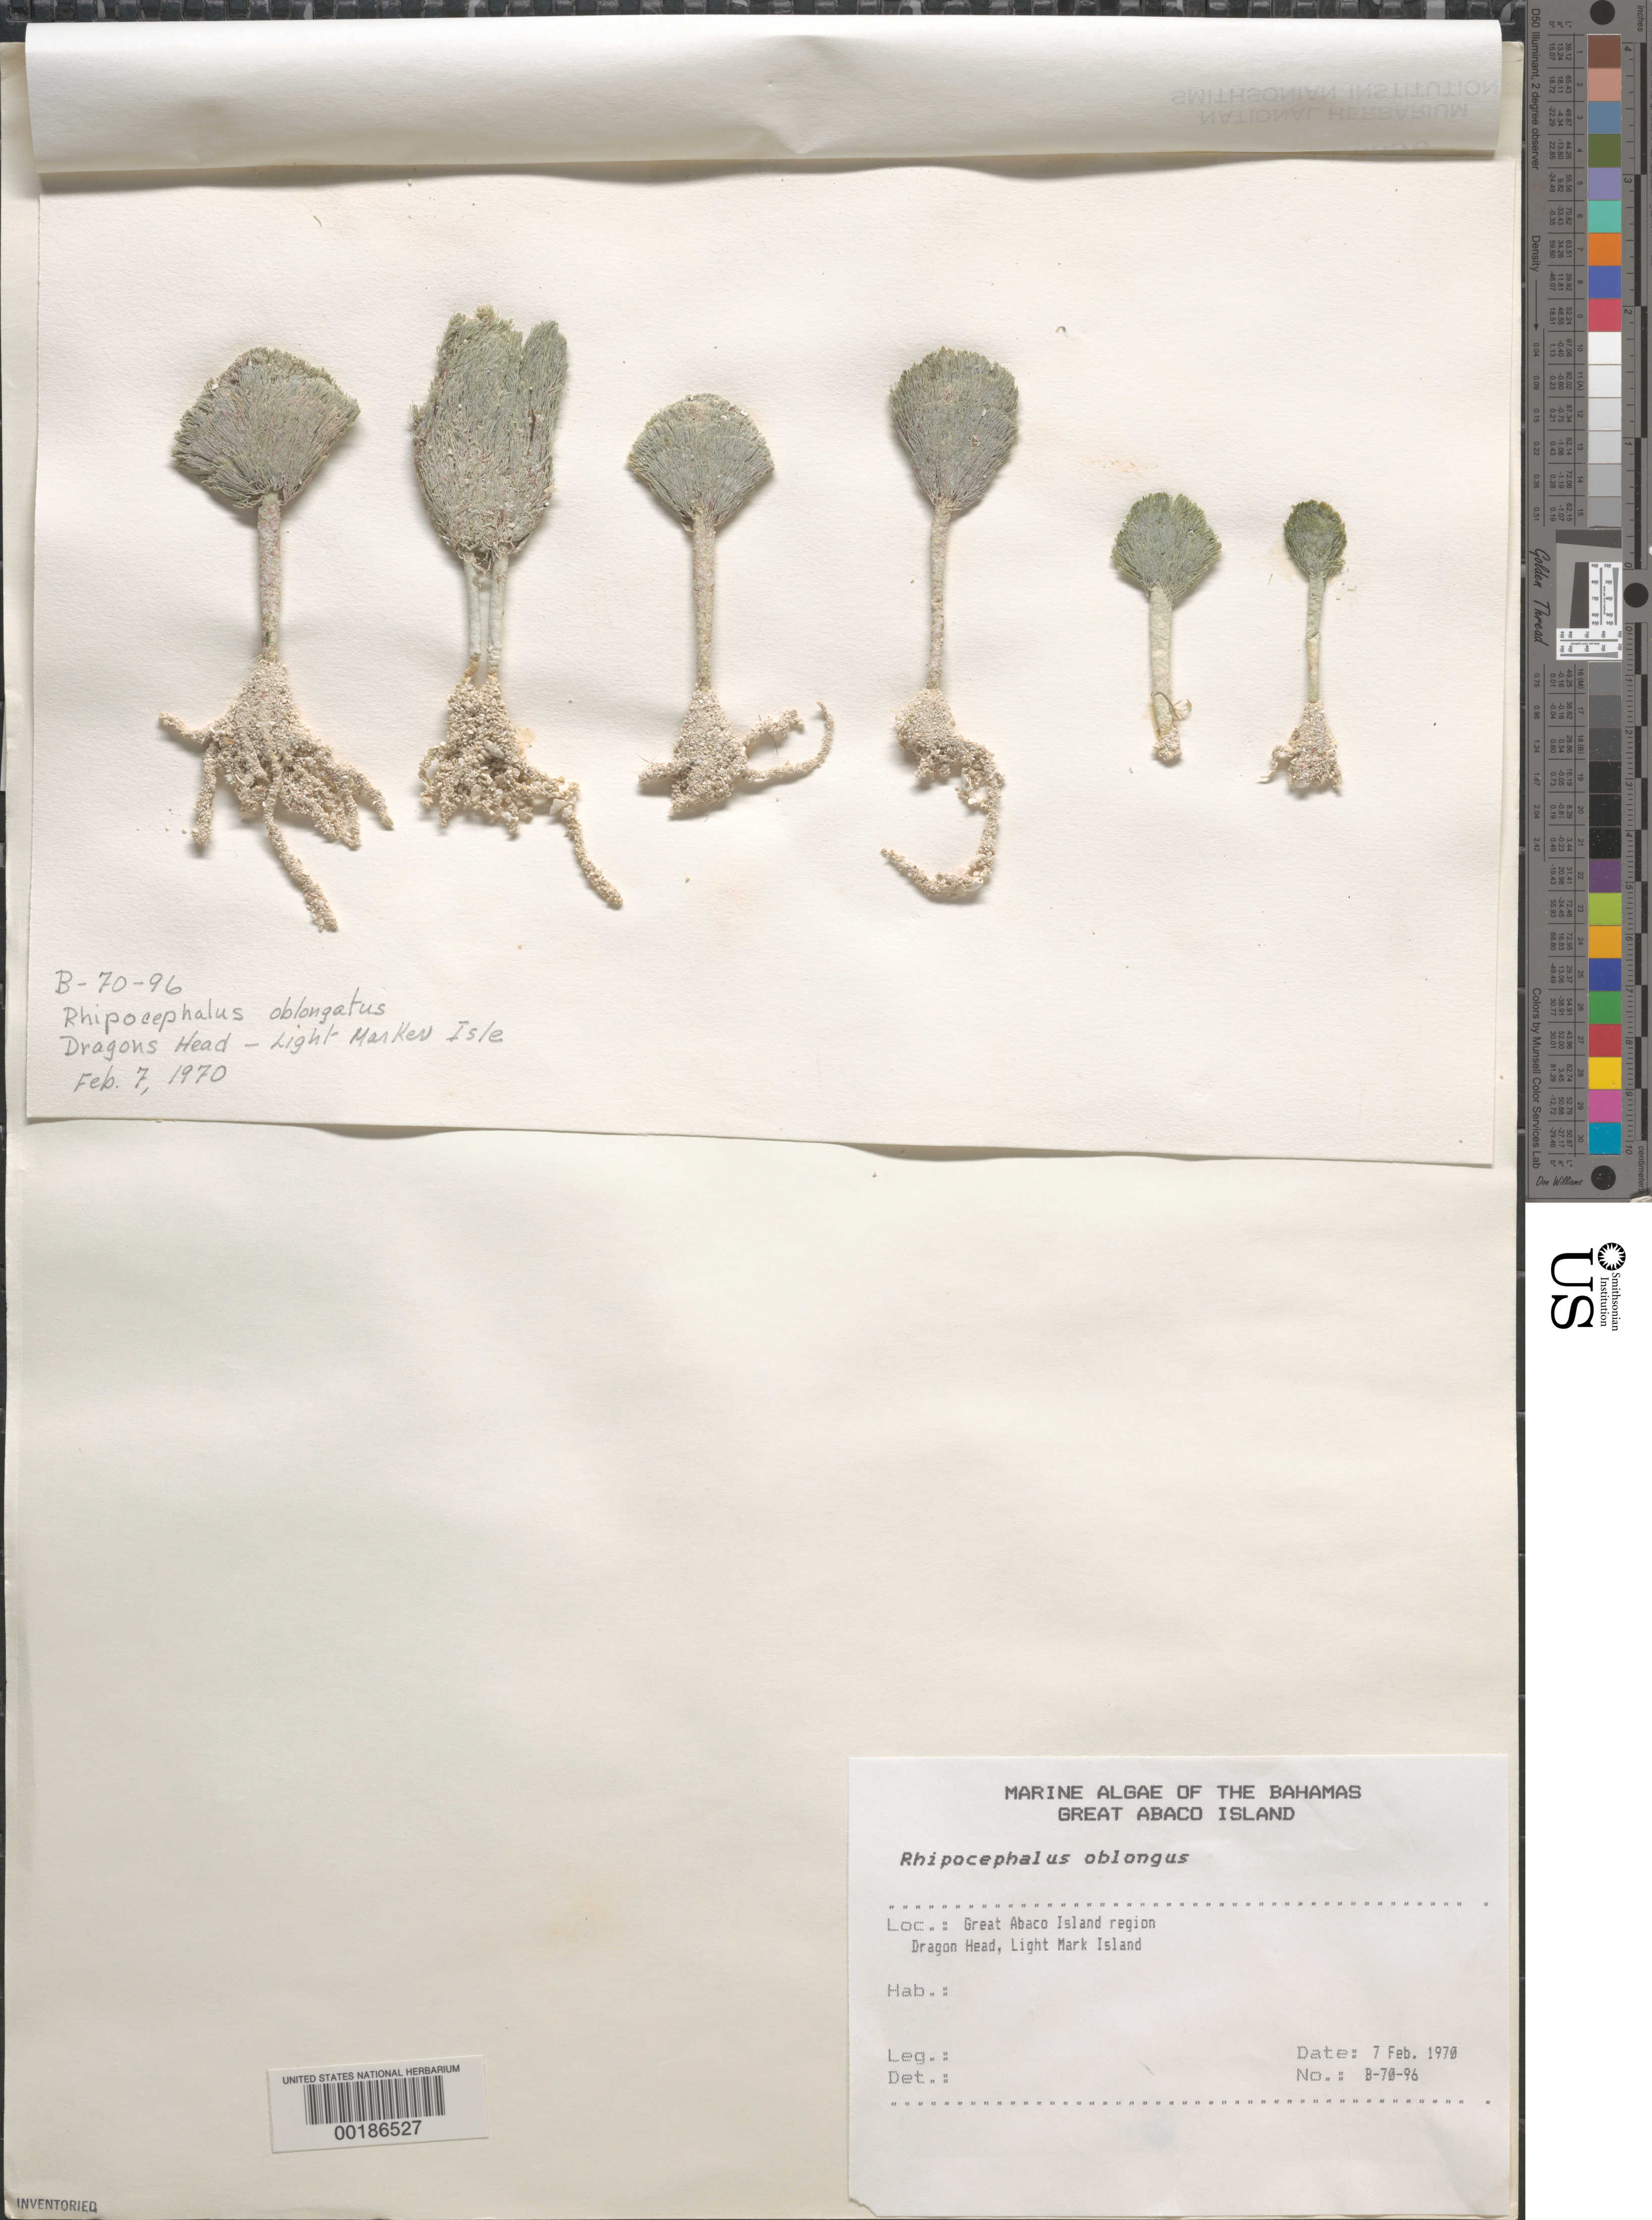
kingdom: Plantae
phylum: Chlorophyta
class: Ulvophyceae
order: Bryopsidales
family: Udoteaceae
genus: Rhipocephalus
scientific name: Rhipocephalus oblongus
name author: (Decne.) Kütz.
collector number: B-70-96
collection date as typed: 07 Feb 1970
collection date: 1970-02-07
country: Bahamas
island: Great Abaco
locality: Dragon Head, Light Mark Island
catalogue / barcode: US 26396